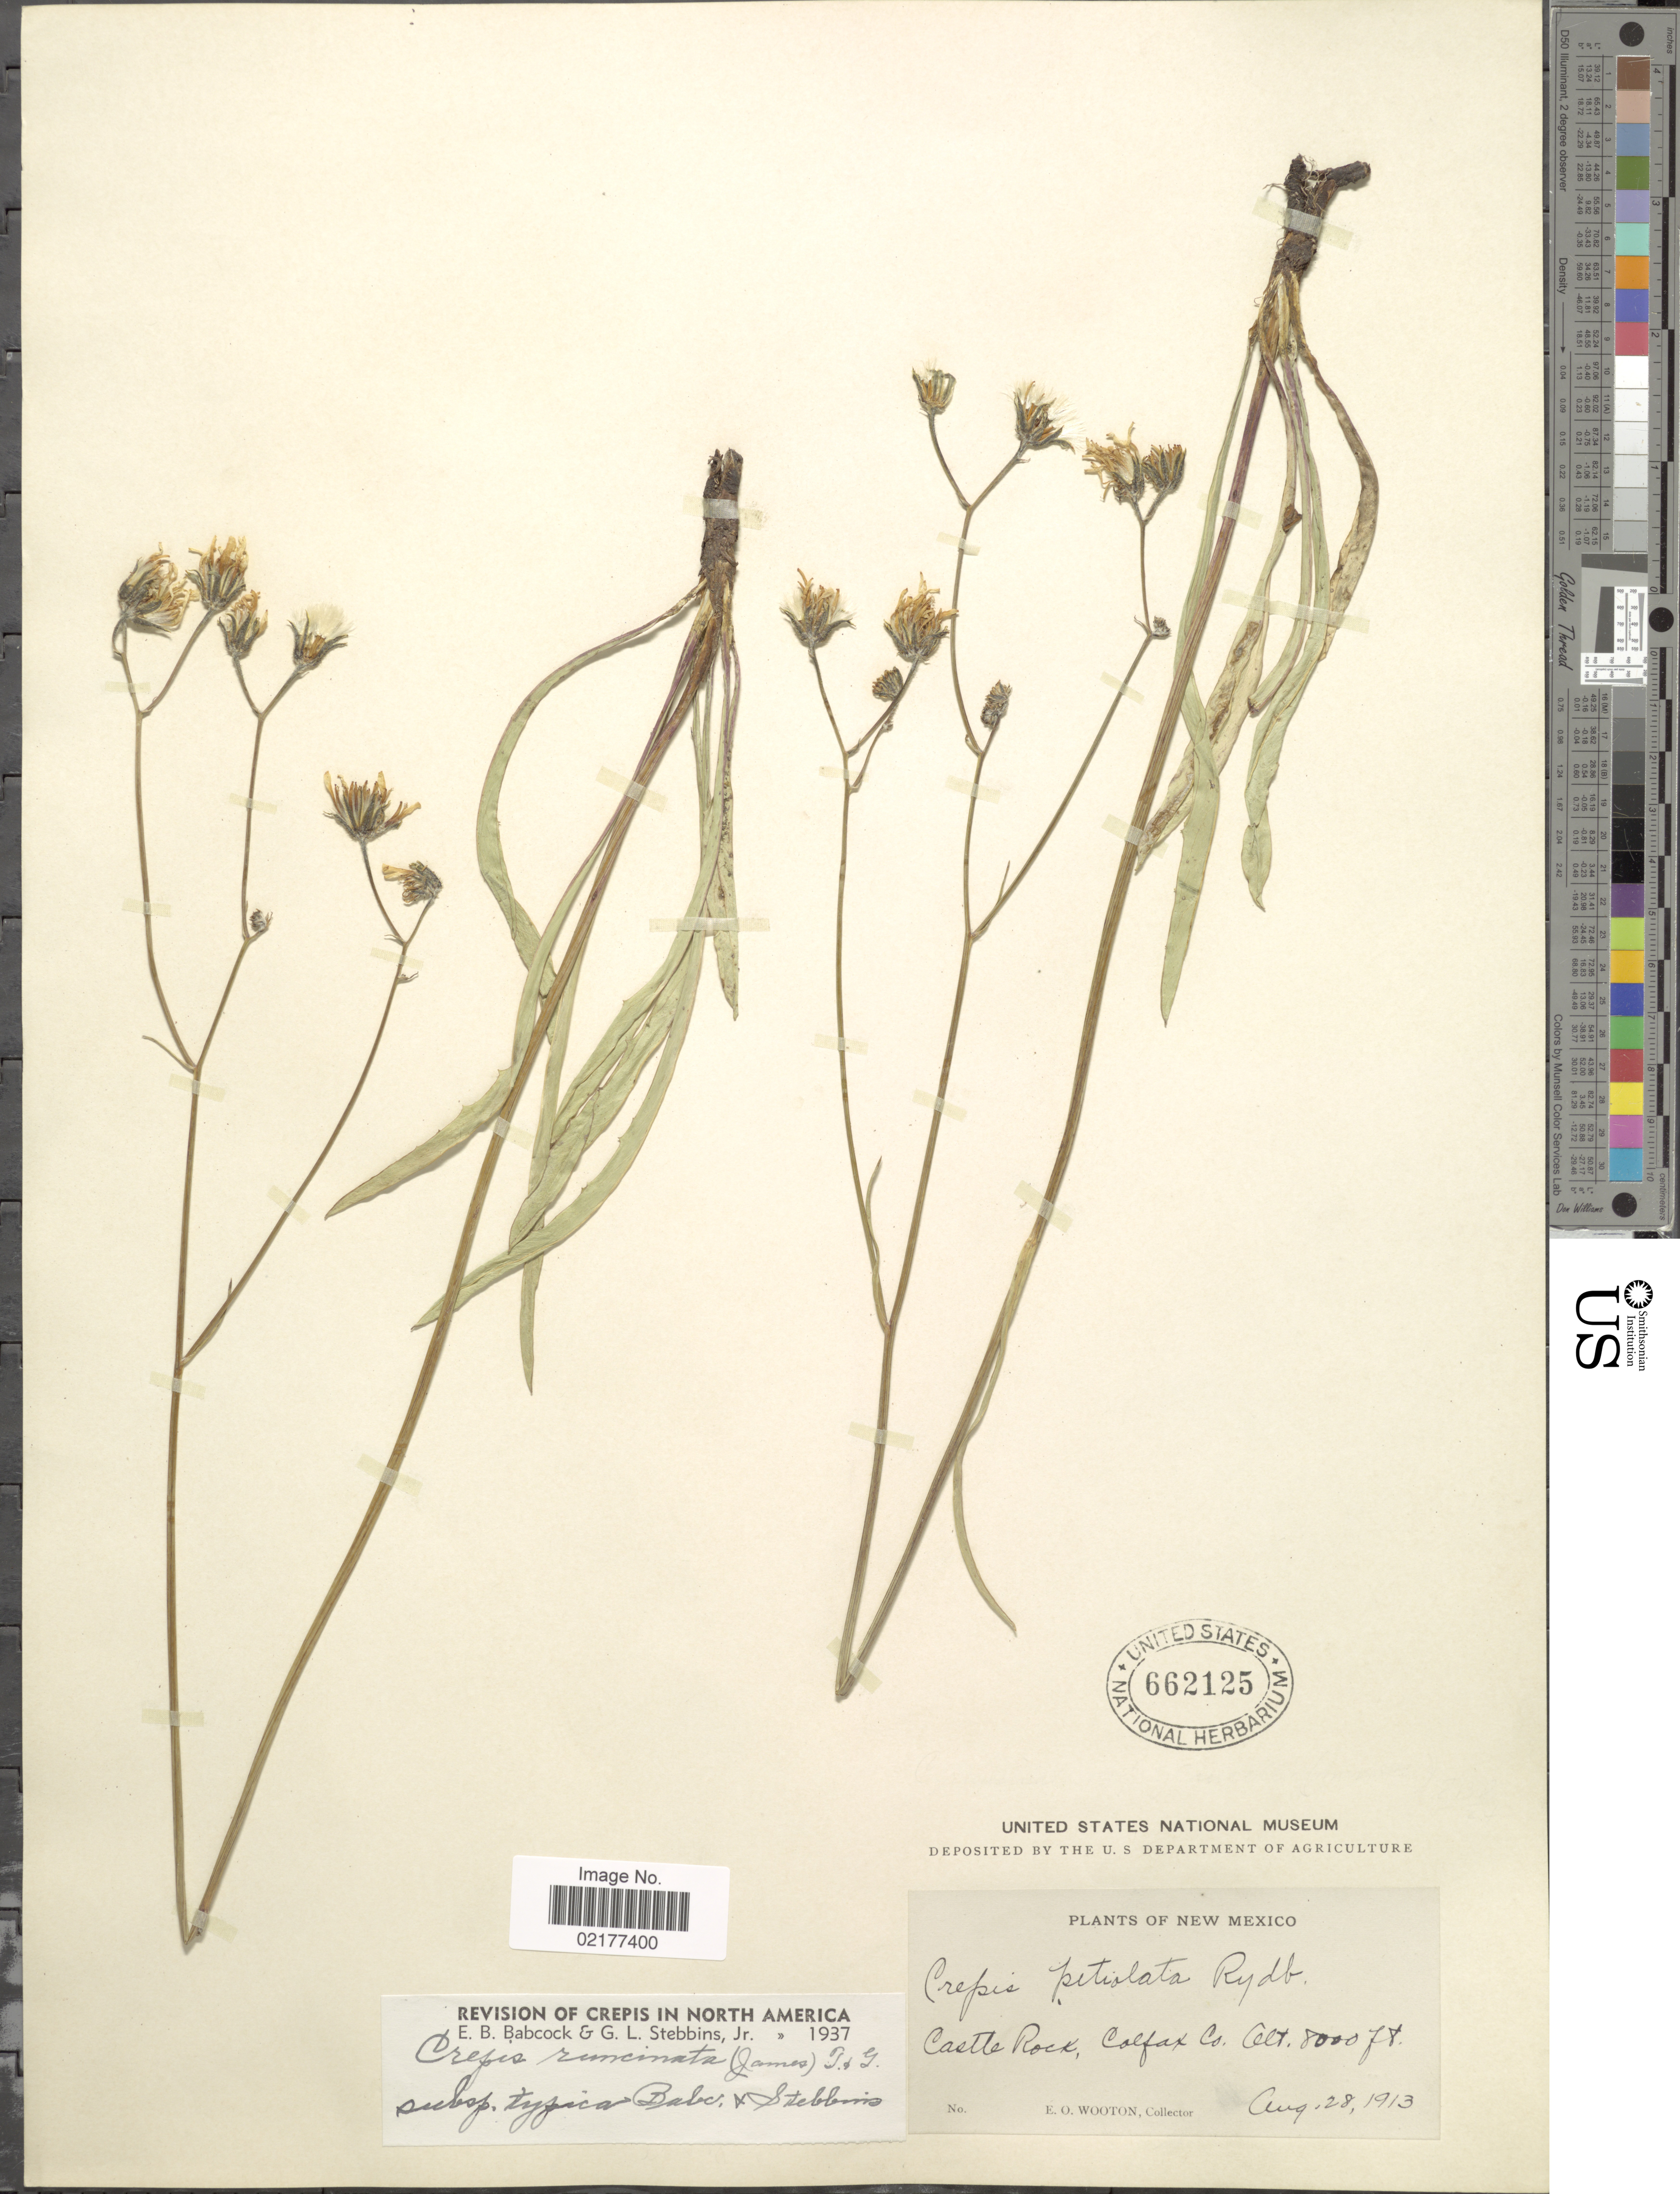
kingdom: Plantae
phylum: Tracheophyta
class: Magnoliopsida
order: Asterales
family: Asteraceae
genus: Crepis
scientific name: Crepis runcinata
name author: Torr. & A. Gray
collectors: E. O. Wooton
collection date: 1913-08-28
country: United States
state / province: New Mexico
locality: Castle Rock, Colfax Co.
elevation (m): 2438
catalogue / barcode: US 662125